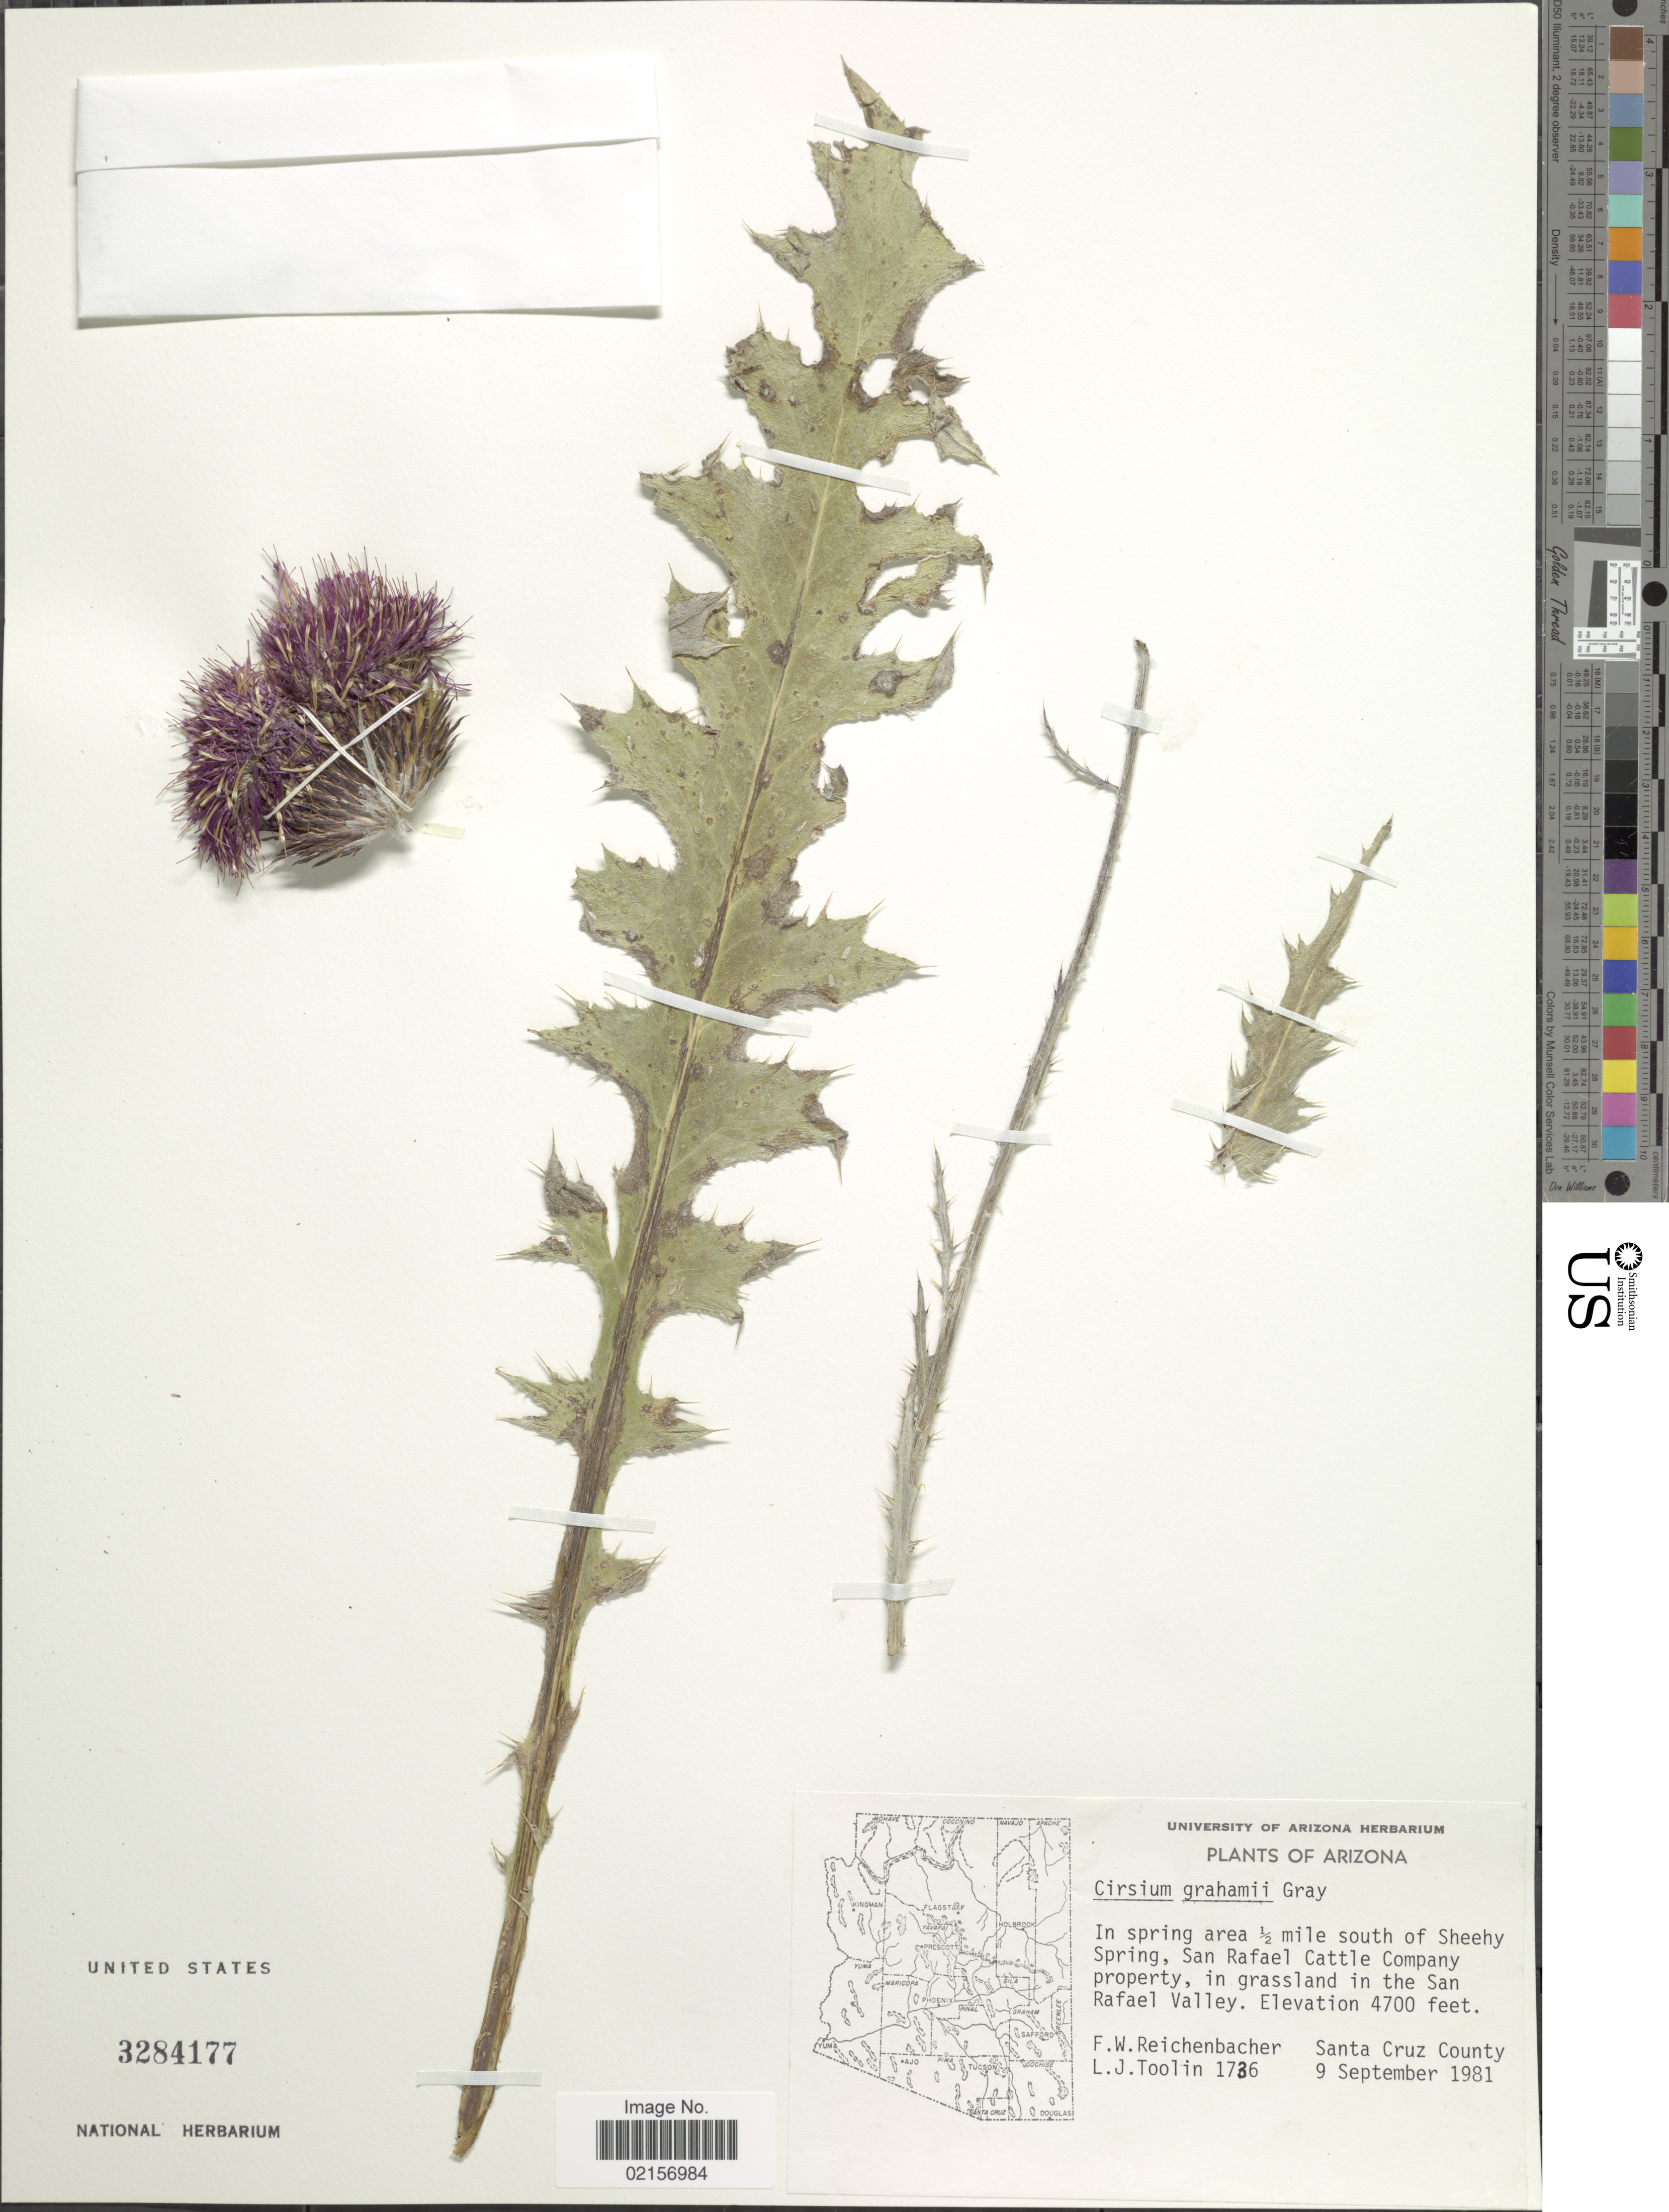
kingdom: Plantae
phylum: Tracheophyta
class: Magnoliopsida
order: Asterales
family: Asteraceae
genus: Cirsium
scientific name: Cirsium grahamii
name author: A. Gray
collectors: Reichenbacher, F. W. & L. J. Toolin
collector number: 1736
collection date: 1981-08-09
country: United States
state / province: Arizona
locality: In spring area ½ mile south of Sheehy Spring, San Rafael Cattle Company property, in grassland in the San Ravael Valley, Santa Cruz County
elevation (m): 1433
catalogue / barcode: US 3284177